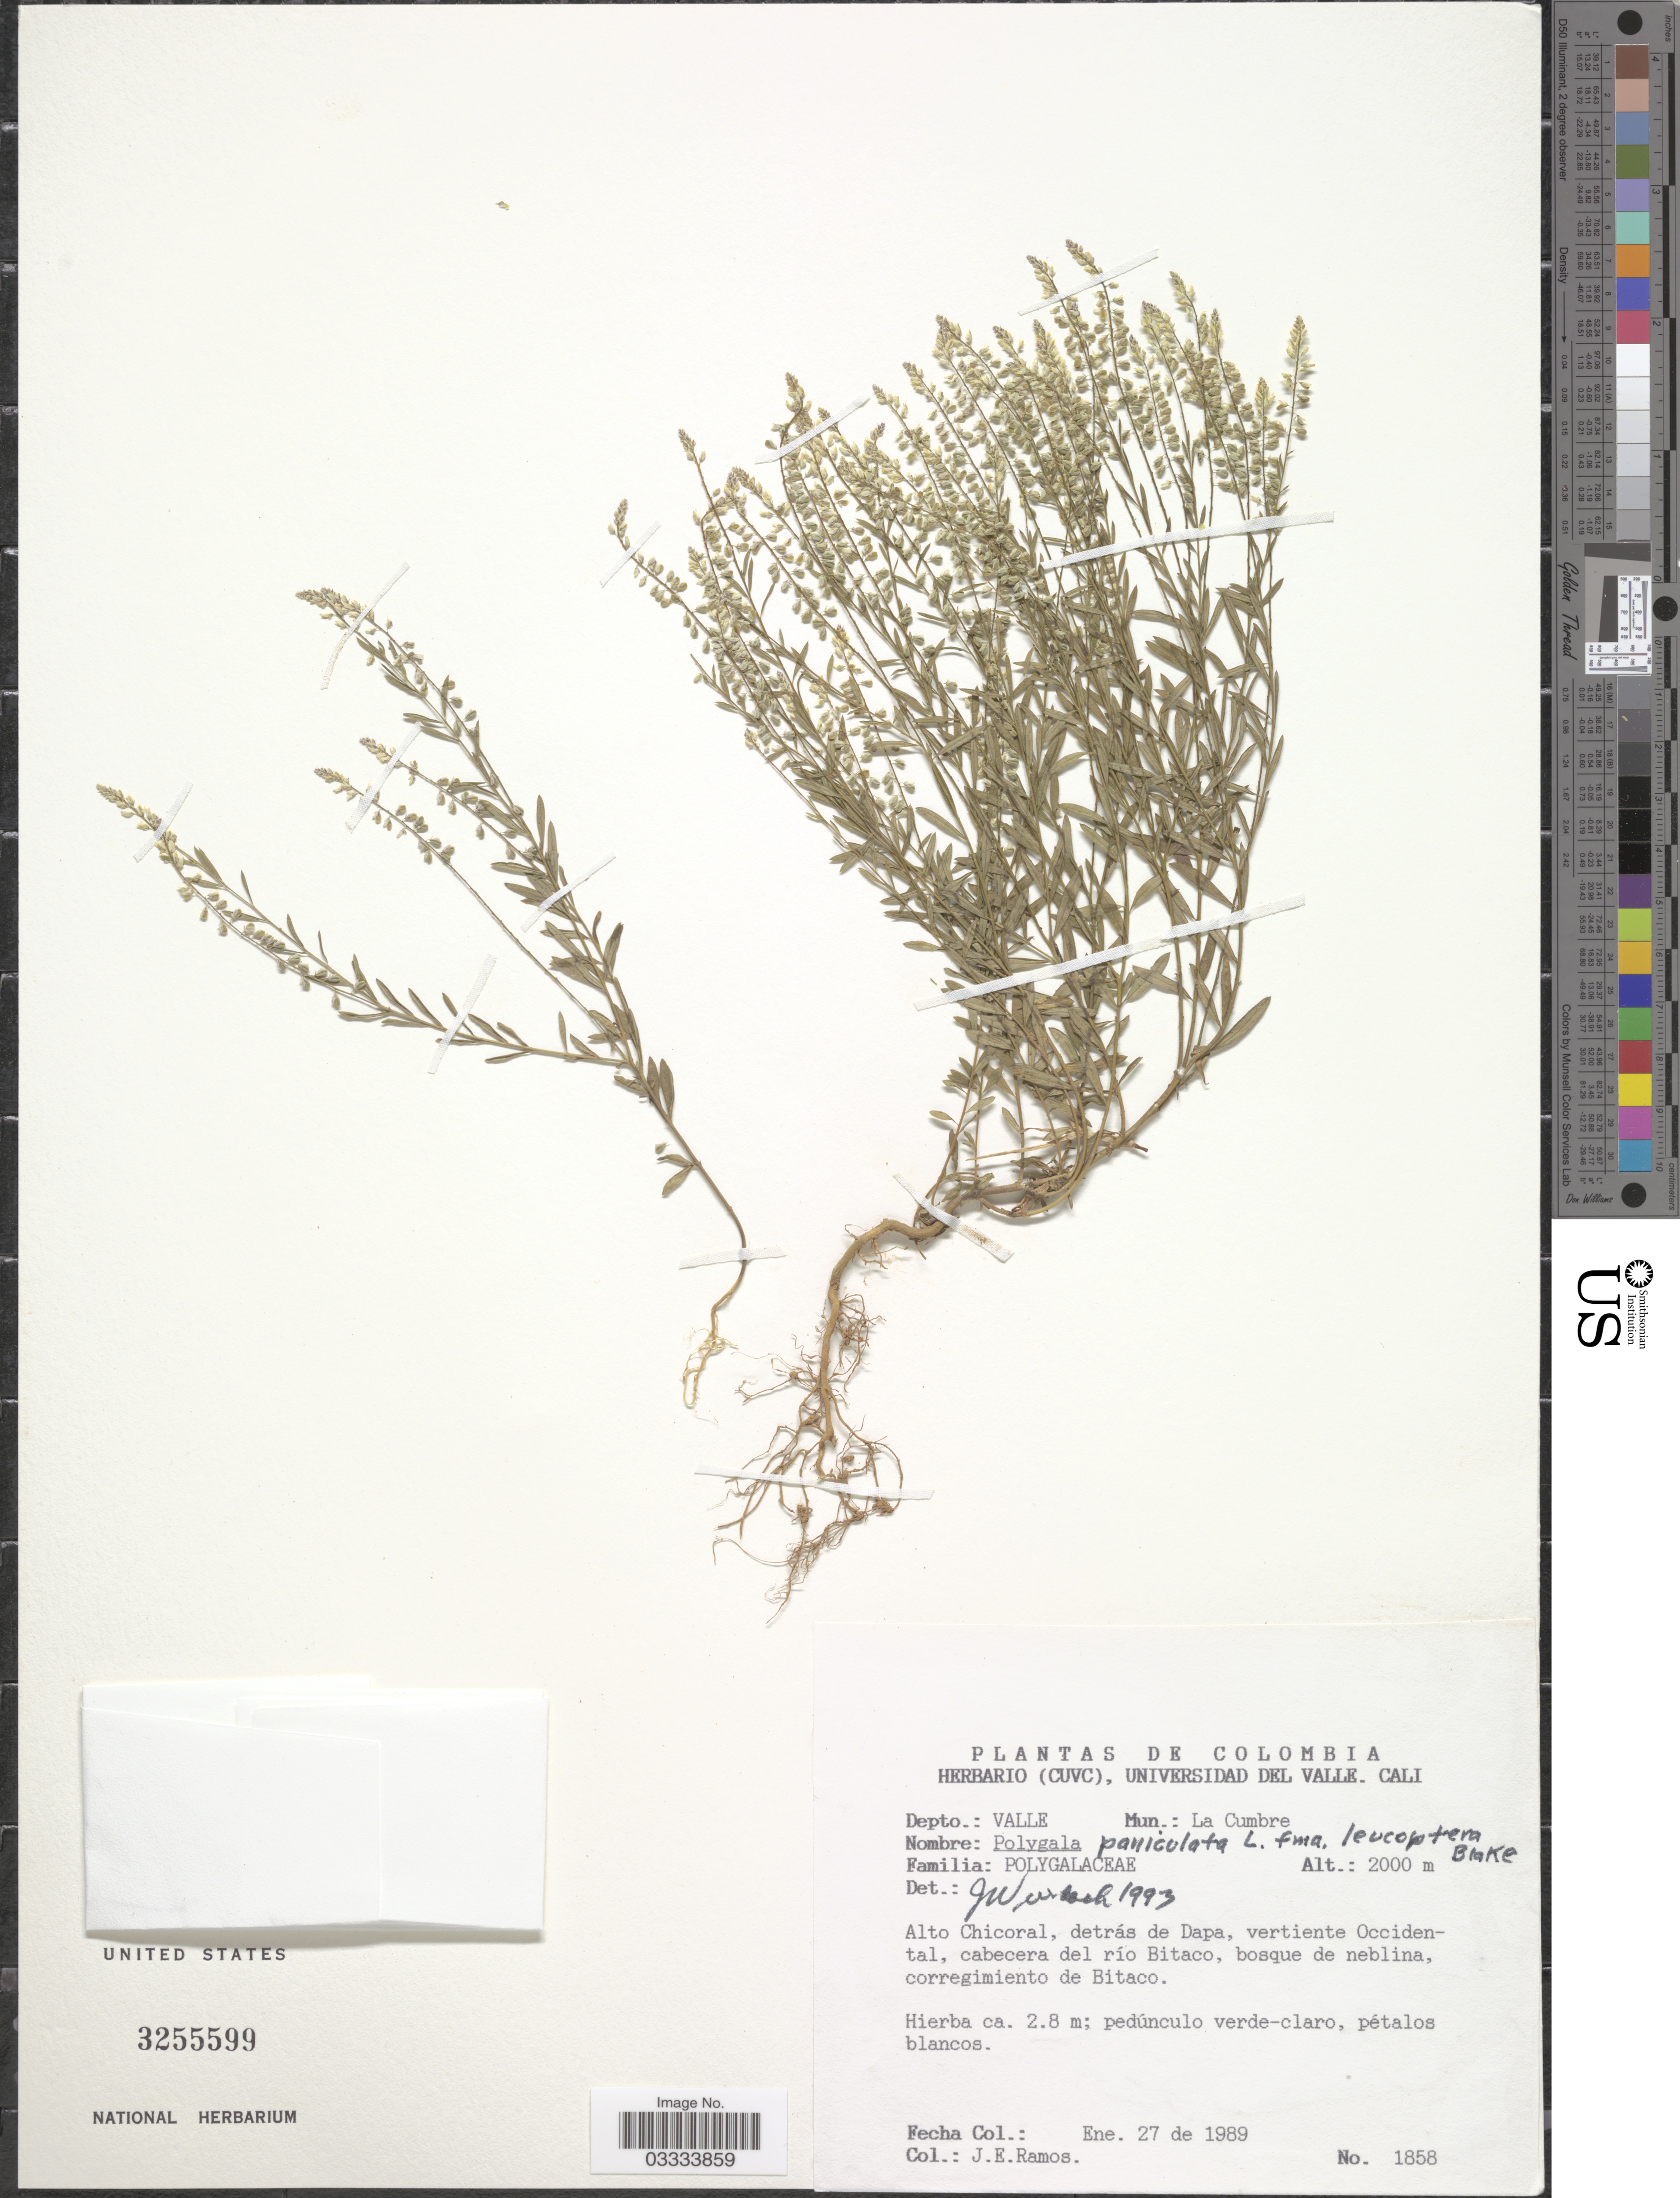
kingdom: Plantae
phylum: Tracheophyta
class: Magnoliopsida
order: Fabales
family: Polygalaceae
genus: Polygala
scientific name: Polygala paniculata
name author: L.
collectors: J. E. Ramos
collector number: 1858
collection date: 1989-01-27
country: Colombia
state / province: Valle del Cauca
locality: Depto.: Valle. Mun.: La Cumbre. Alto Chicoral, detrás de Dapa, vertiente Occidental, cabecera del río Bitaco, bosque de neblina, corregimiento de Bitaco.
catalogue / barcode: US 3255599